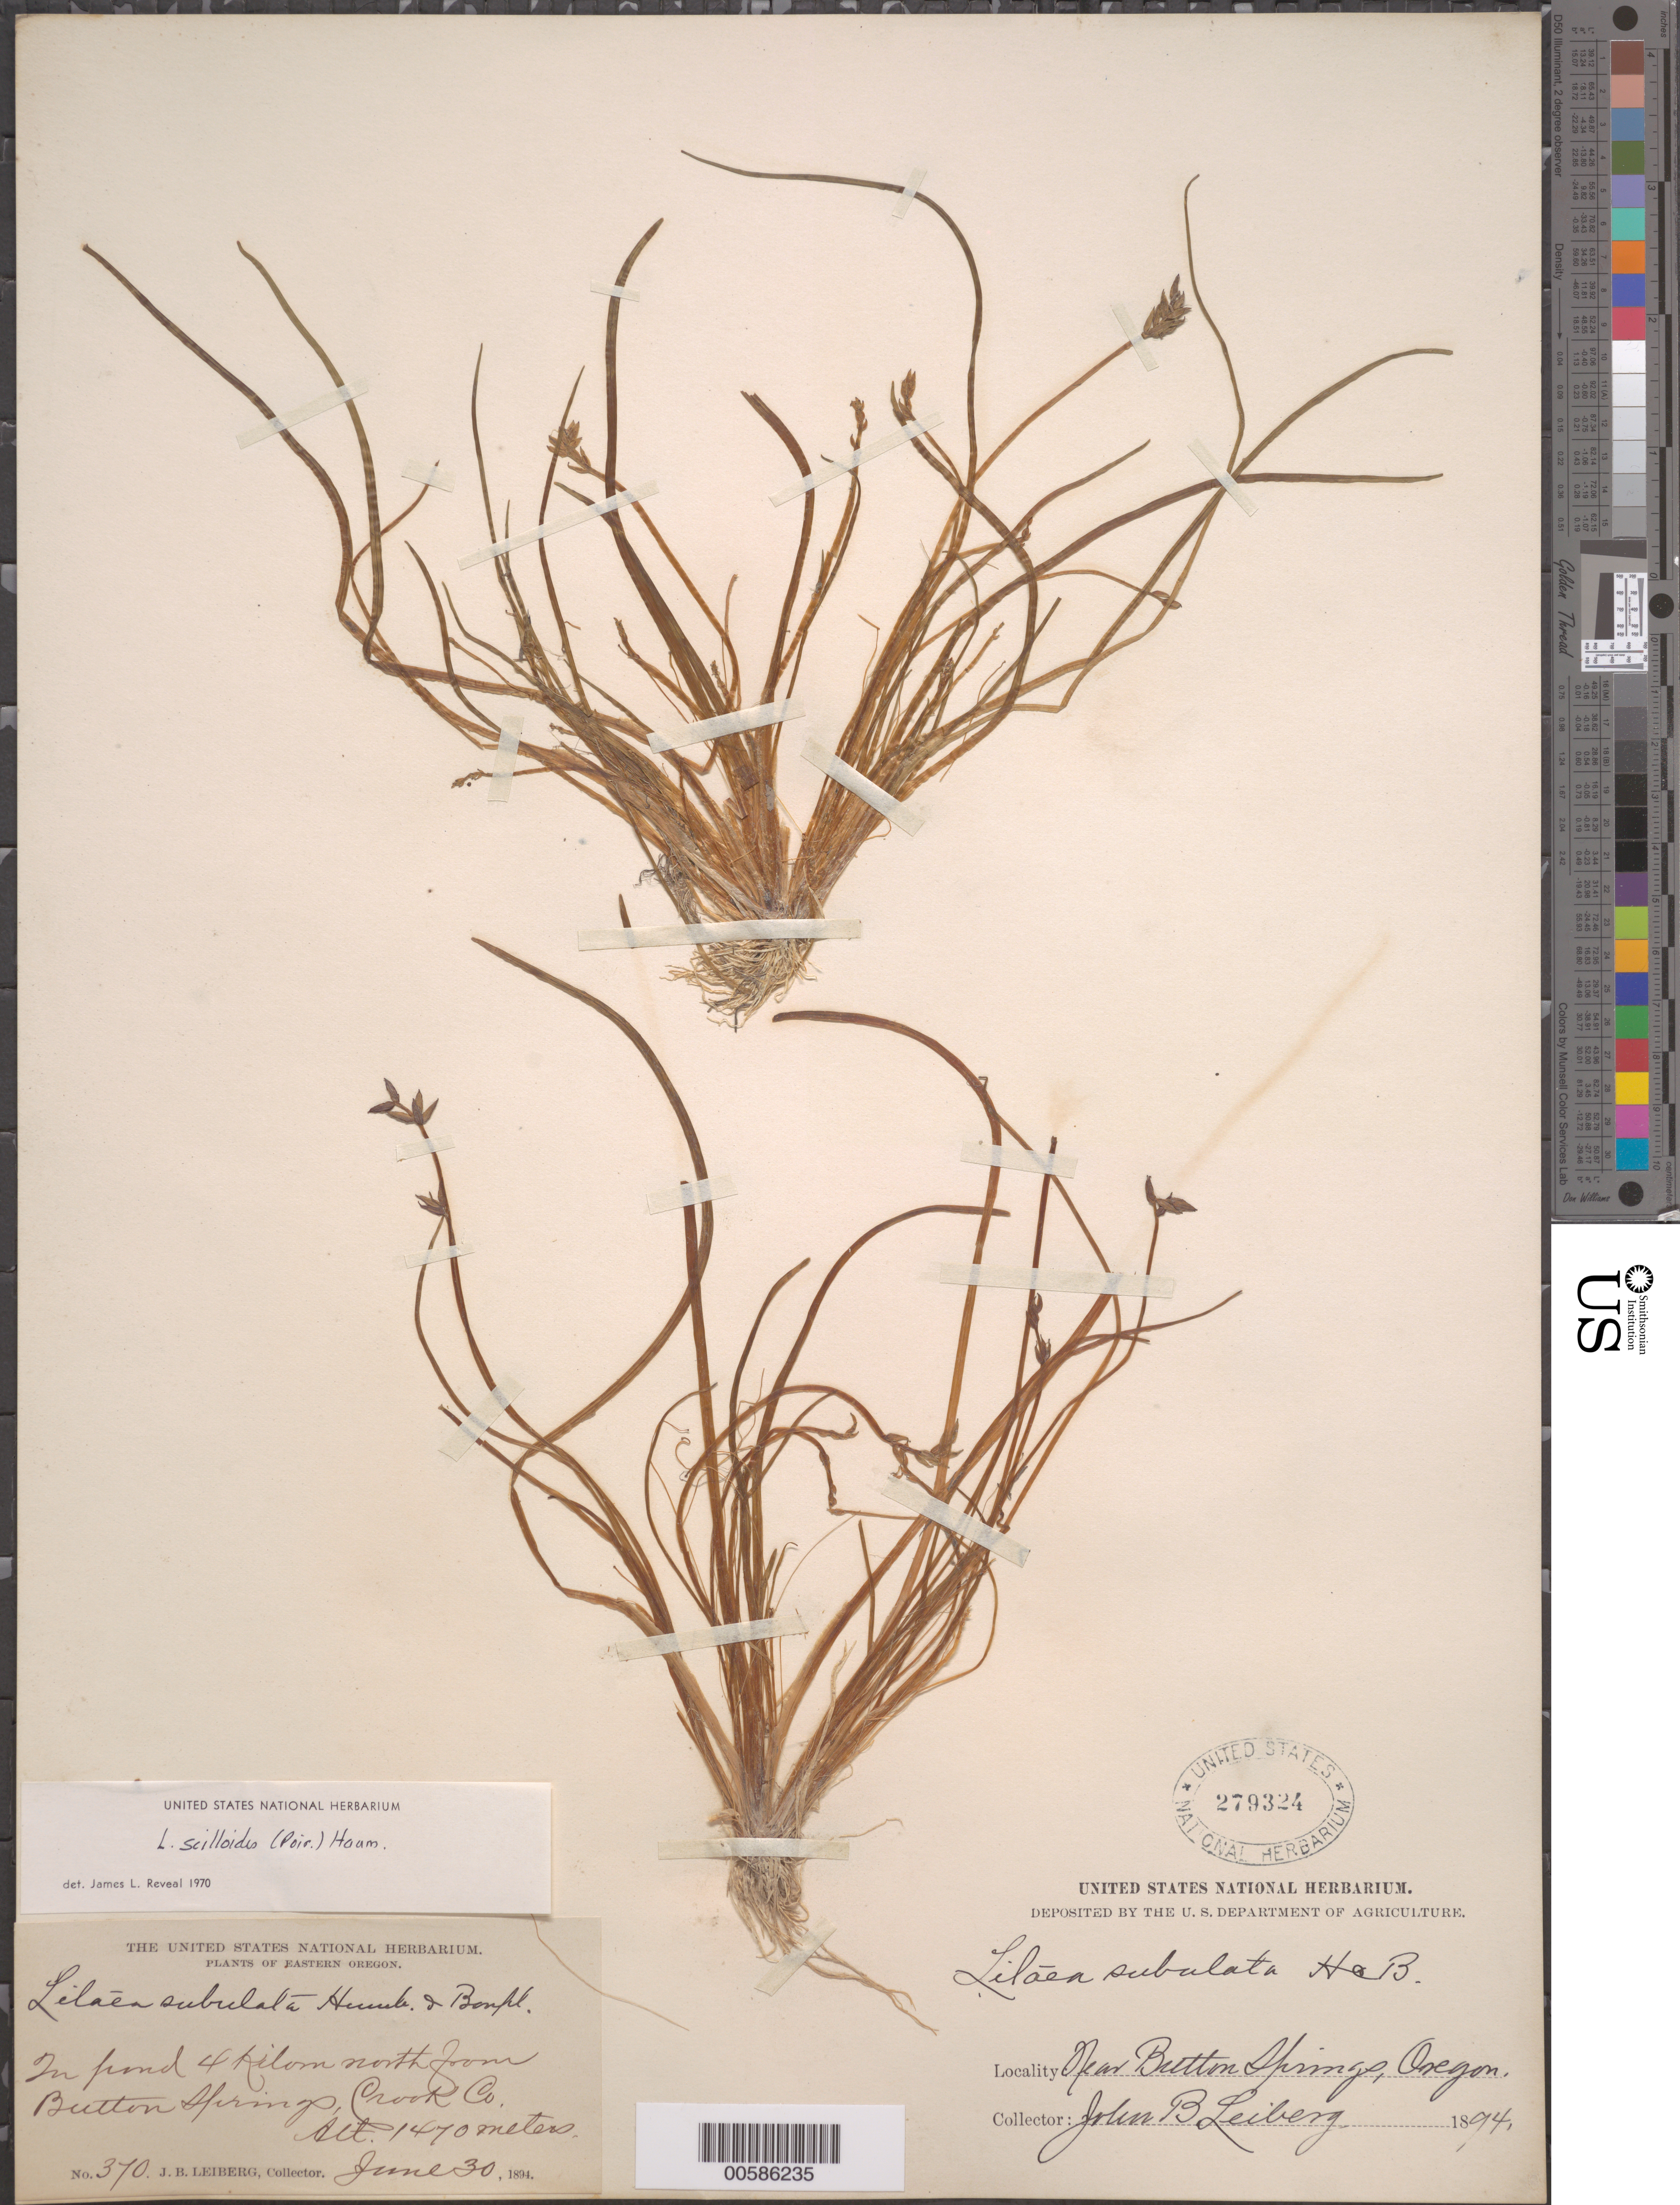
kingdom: Plantae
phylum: Tracheophyta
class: Liliopsida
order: Alismatales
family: Juncaginaceae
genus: Triglochin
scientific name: Triglochin scilloides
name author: (Poir.) Mering & Kadereit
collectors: J. Leiberg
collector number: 370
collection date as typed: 30 Jun 1894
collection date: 1894-06-30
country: United States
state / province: Oregon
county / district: Crook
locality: N of Button Springs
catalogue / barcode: US 279324